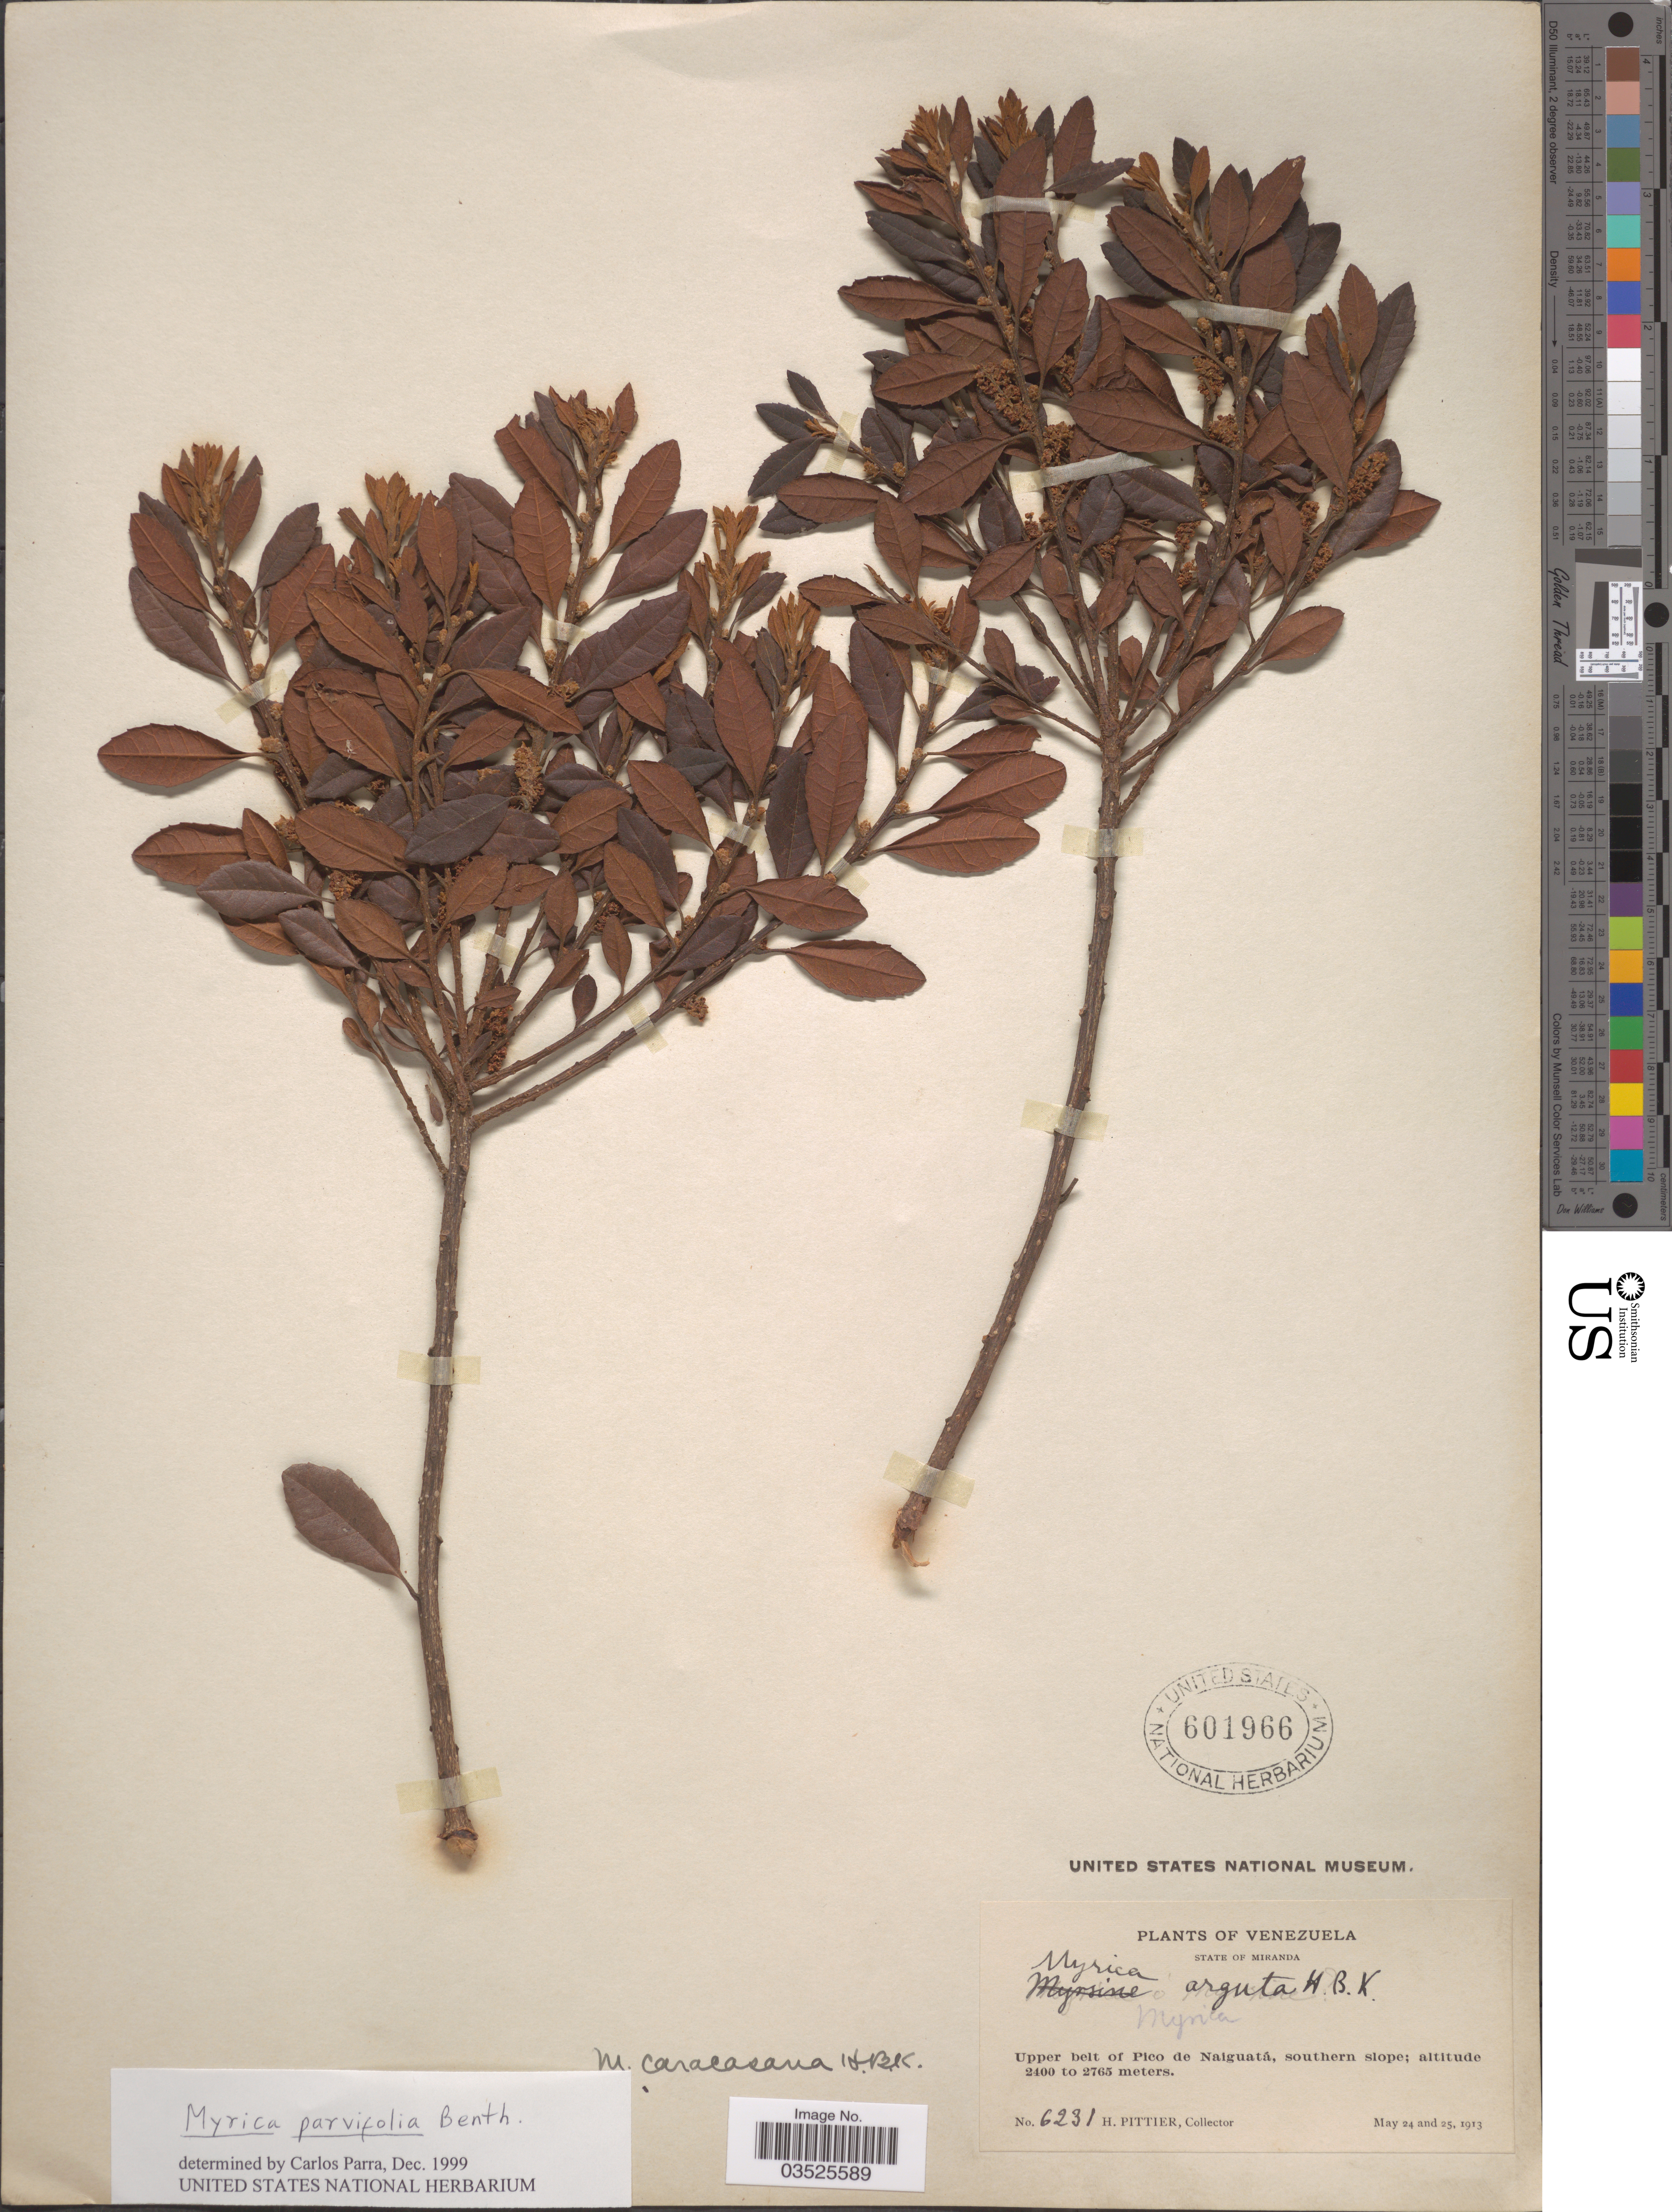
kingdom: Plantae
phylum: Tracheophyta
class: Magnoliopsida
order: Fagales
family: Myricaceae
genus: Morella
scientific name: Morella parvifolia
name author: (Benth.) Parra-Os.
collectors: H. F. Pittier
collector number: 6231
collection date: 1913-05-24/1913-05-25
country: Venezuela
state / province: Miranda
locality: Upper belt of Pico de Naiguatá, southern slope.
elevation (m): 2400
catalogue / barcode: US 601966